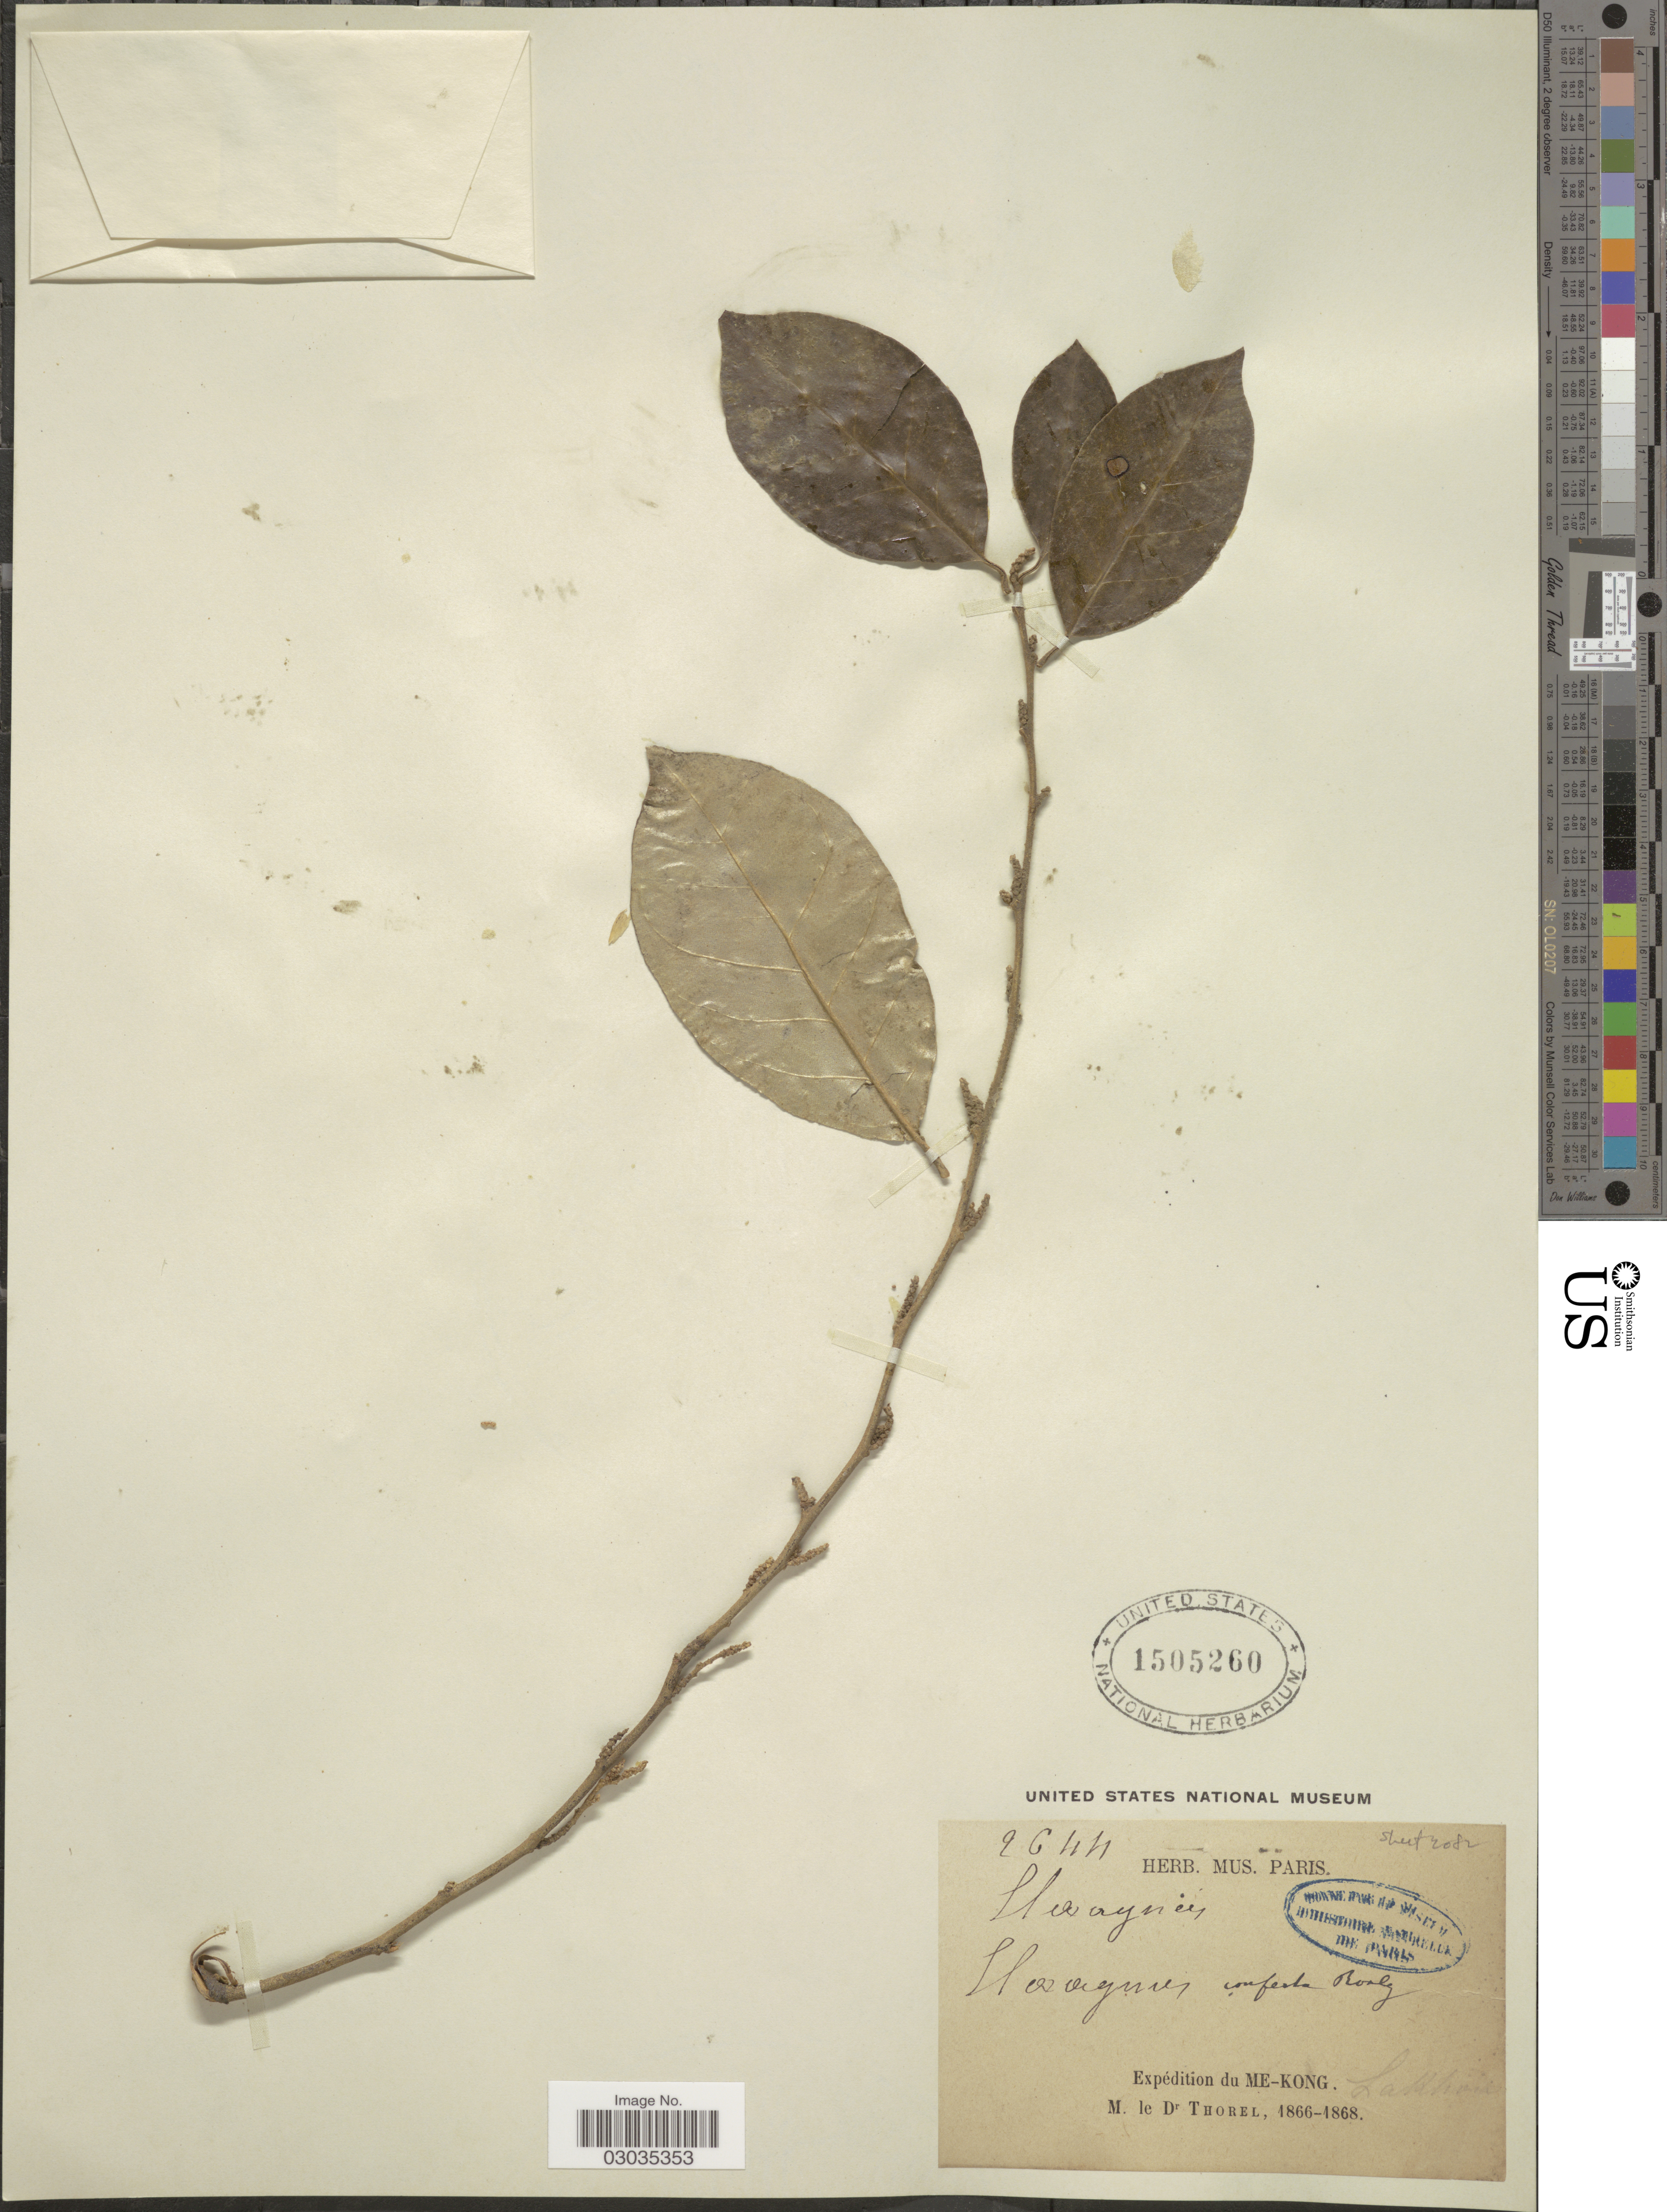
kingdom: Plantae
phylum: Tracheophyta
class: Magnoliopsida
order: Rosales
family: Elaeagnaceae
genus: Elaeagnus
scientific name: Elaeagnus conferta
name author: Roxb.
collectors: C. Thorel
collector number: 2644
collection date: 1866/1868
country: Vietnam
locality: Me-Kong. Lak [illegible text].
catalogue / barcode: US 1505260